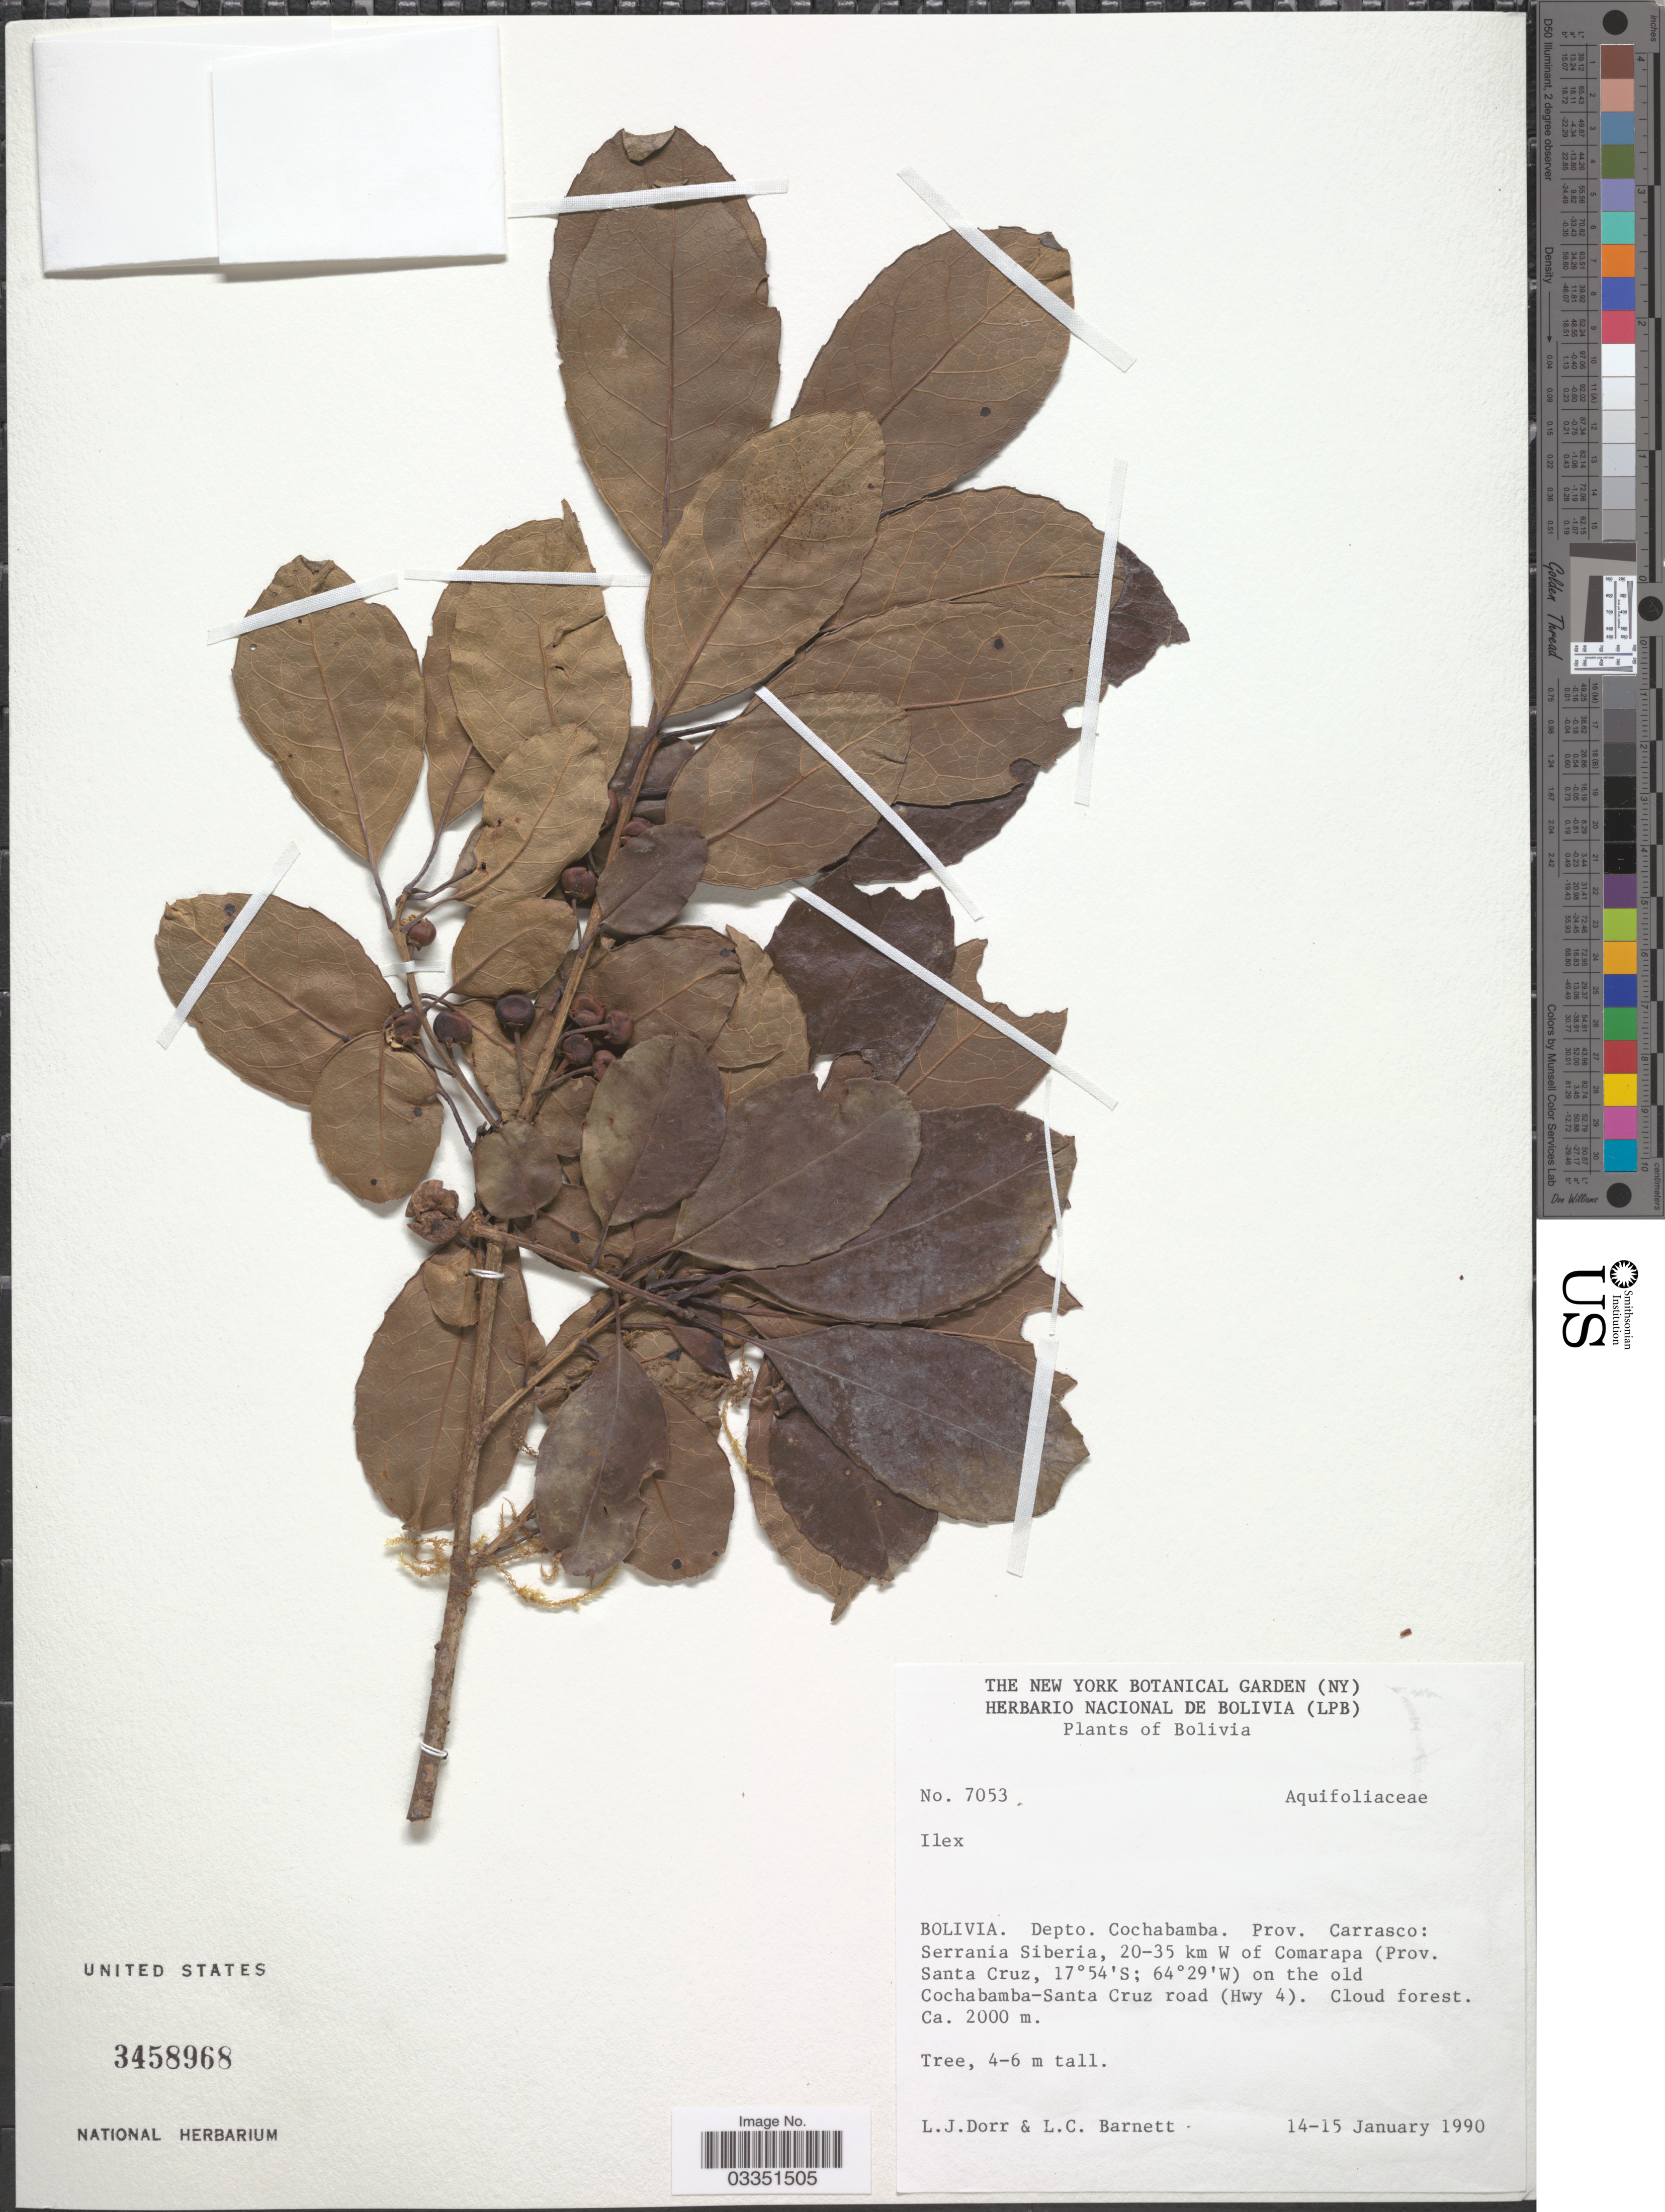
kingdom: Plantae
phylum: Tracheophyta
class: Magnoliopsida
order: Aquifoliales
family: Aquifoliaceae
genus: Ilex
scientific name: Ilex sp.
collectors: L. J. Dorr & L. C. Barnett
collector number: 7053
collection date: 1990-01-14/1990-01-15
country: Bolivia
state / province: Cochabamba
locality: Depto. Cochabamba. Prov. Carrasco: Serrania Siberia, 20-35 km W of Comarapa (Prov. Santa Cruz) on the old Cochabamba-Santa Cruz road (Hwy 4).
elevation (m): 2000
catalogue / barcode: US 3458968